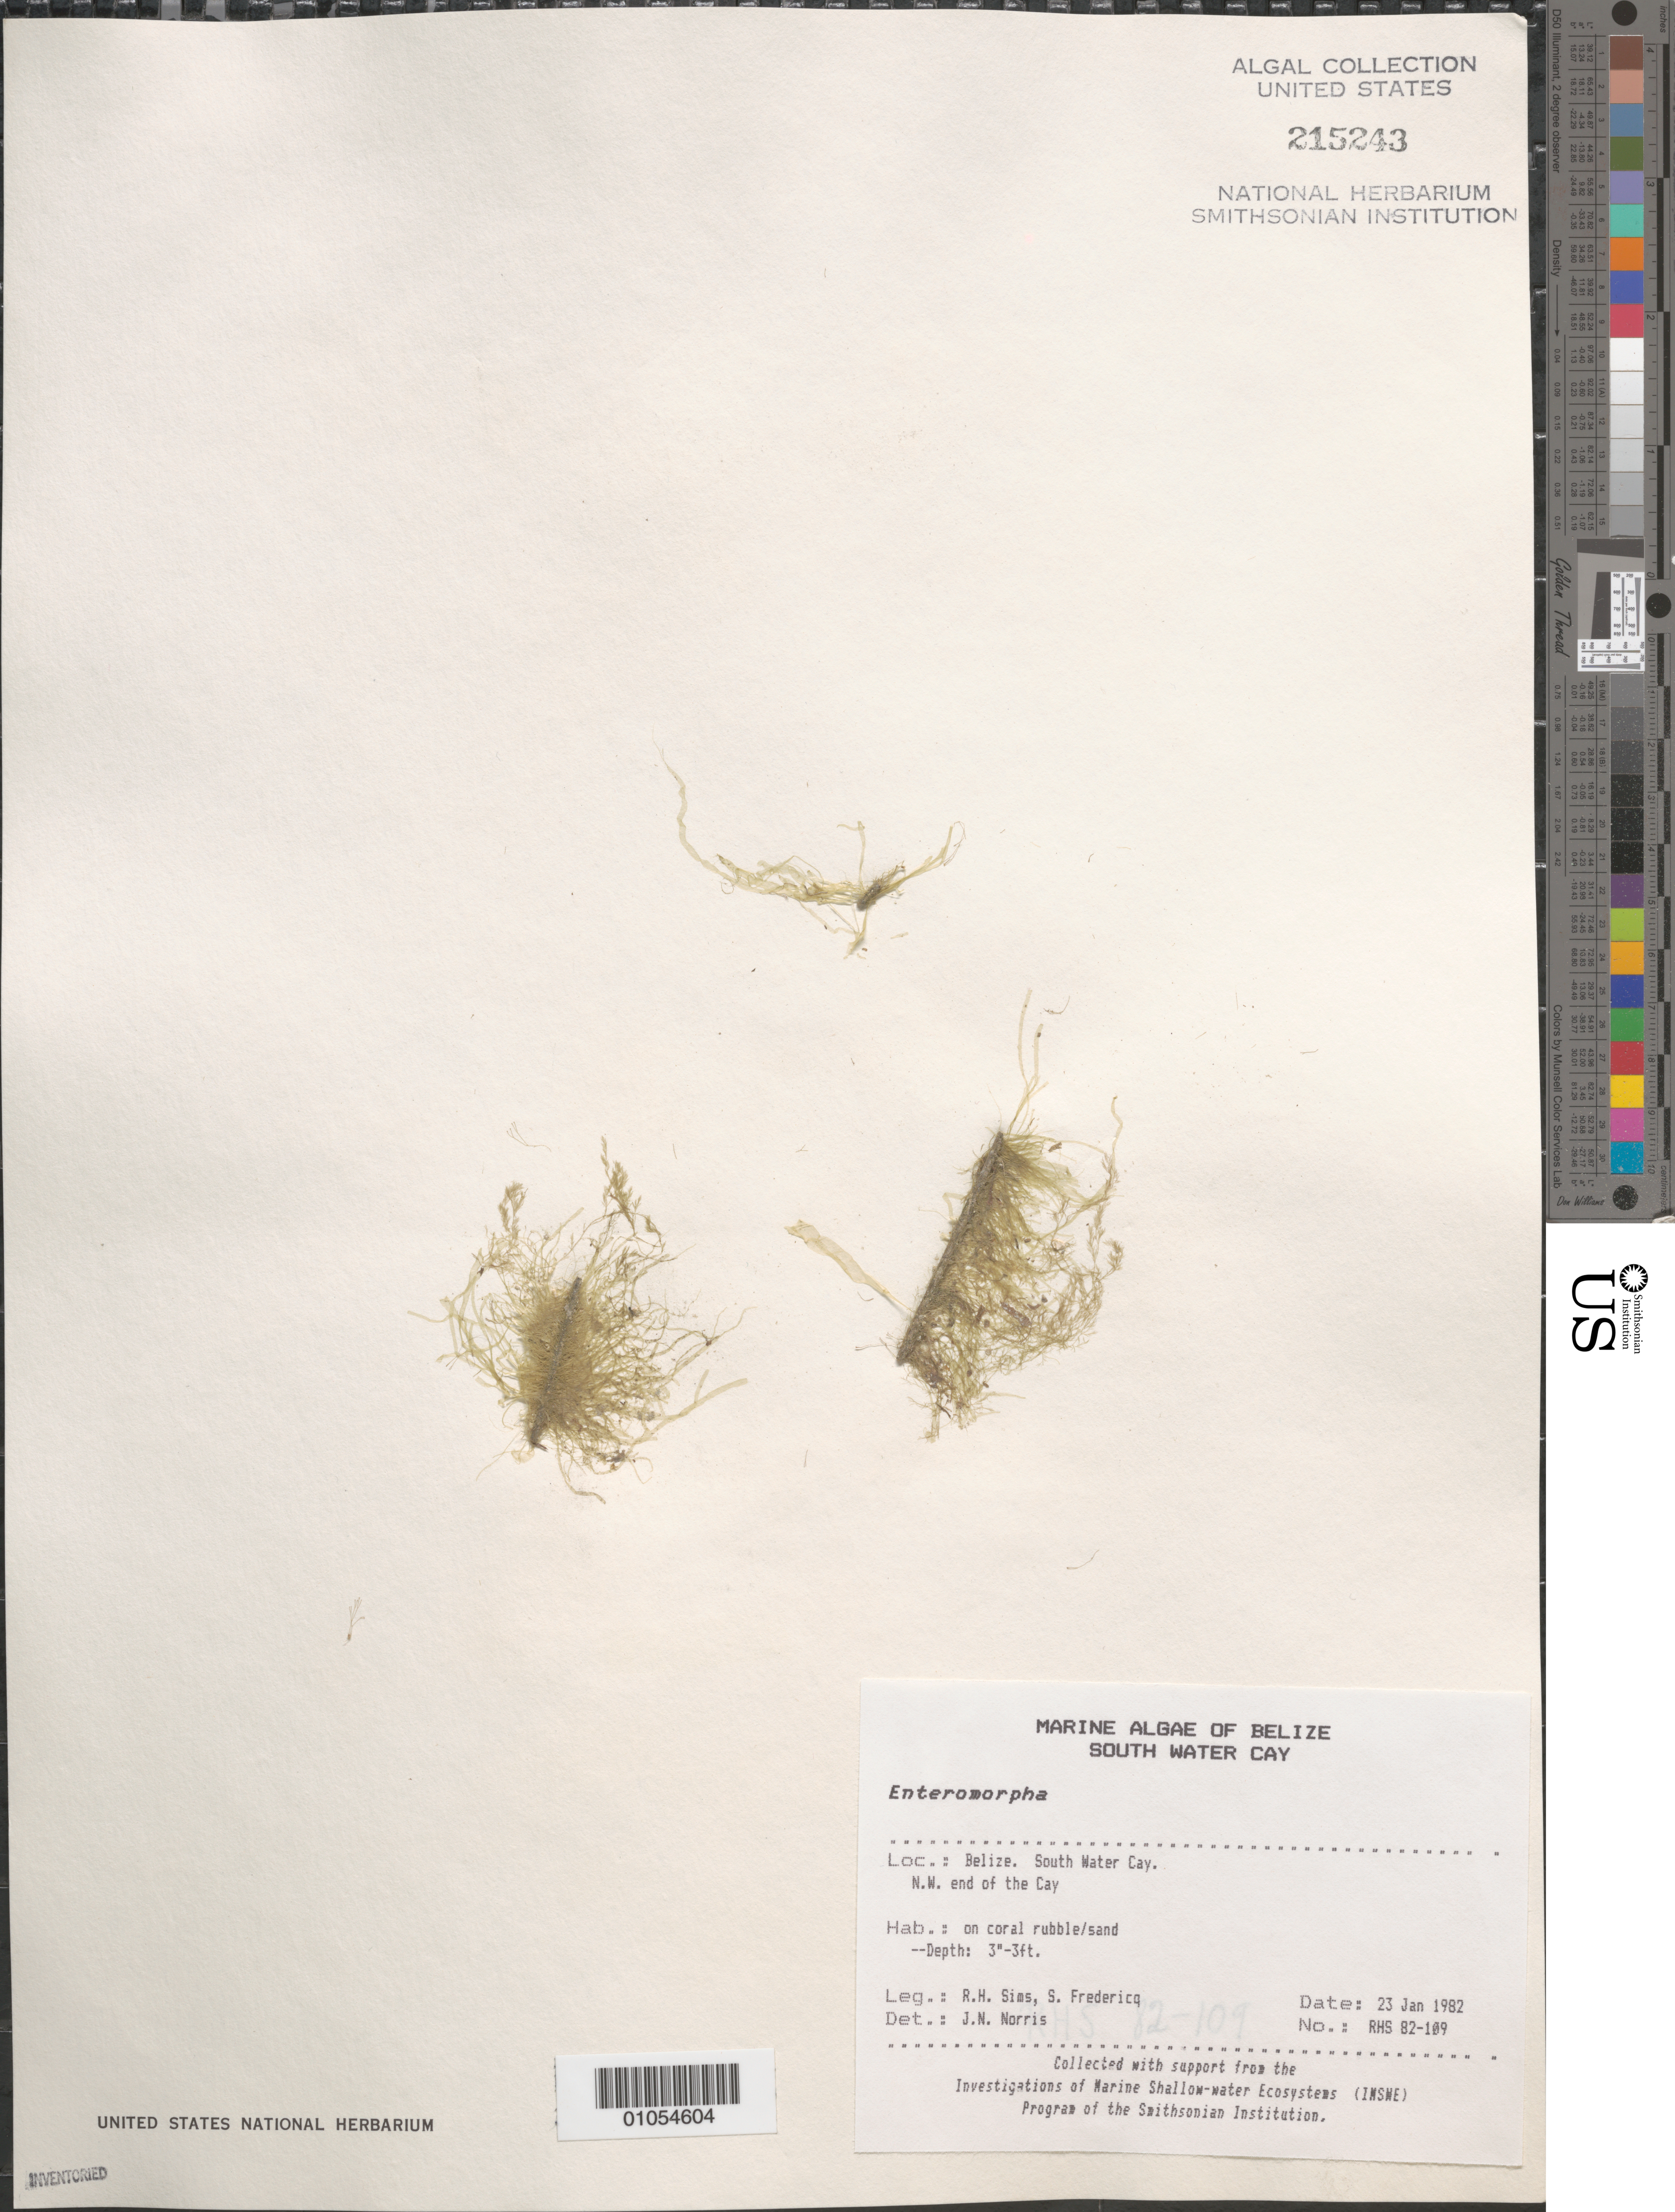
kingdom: Plantae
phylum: Chlorophyta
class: Ulvophyceae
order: Ulvales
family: Ulvaceae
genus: Ulva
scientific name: Ulva sp.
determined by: Algae name updating Project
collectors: R. H. Sims & S. Fredericq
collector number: RHS 80-109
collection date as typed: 23 Jan 1982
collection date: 1982-01-23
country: Belize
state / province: Stann Creek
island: South Water Cay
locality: Northwest end of cay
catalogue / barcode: US 215243